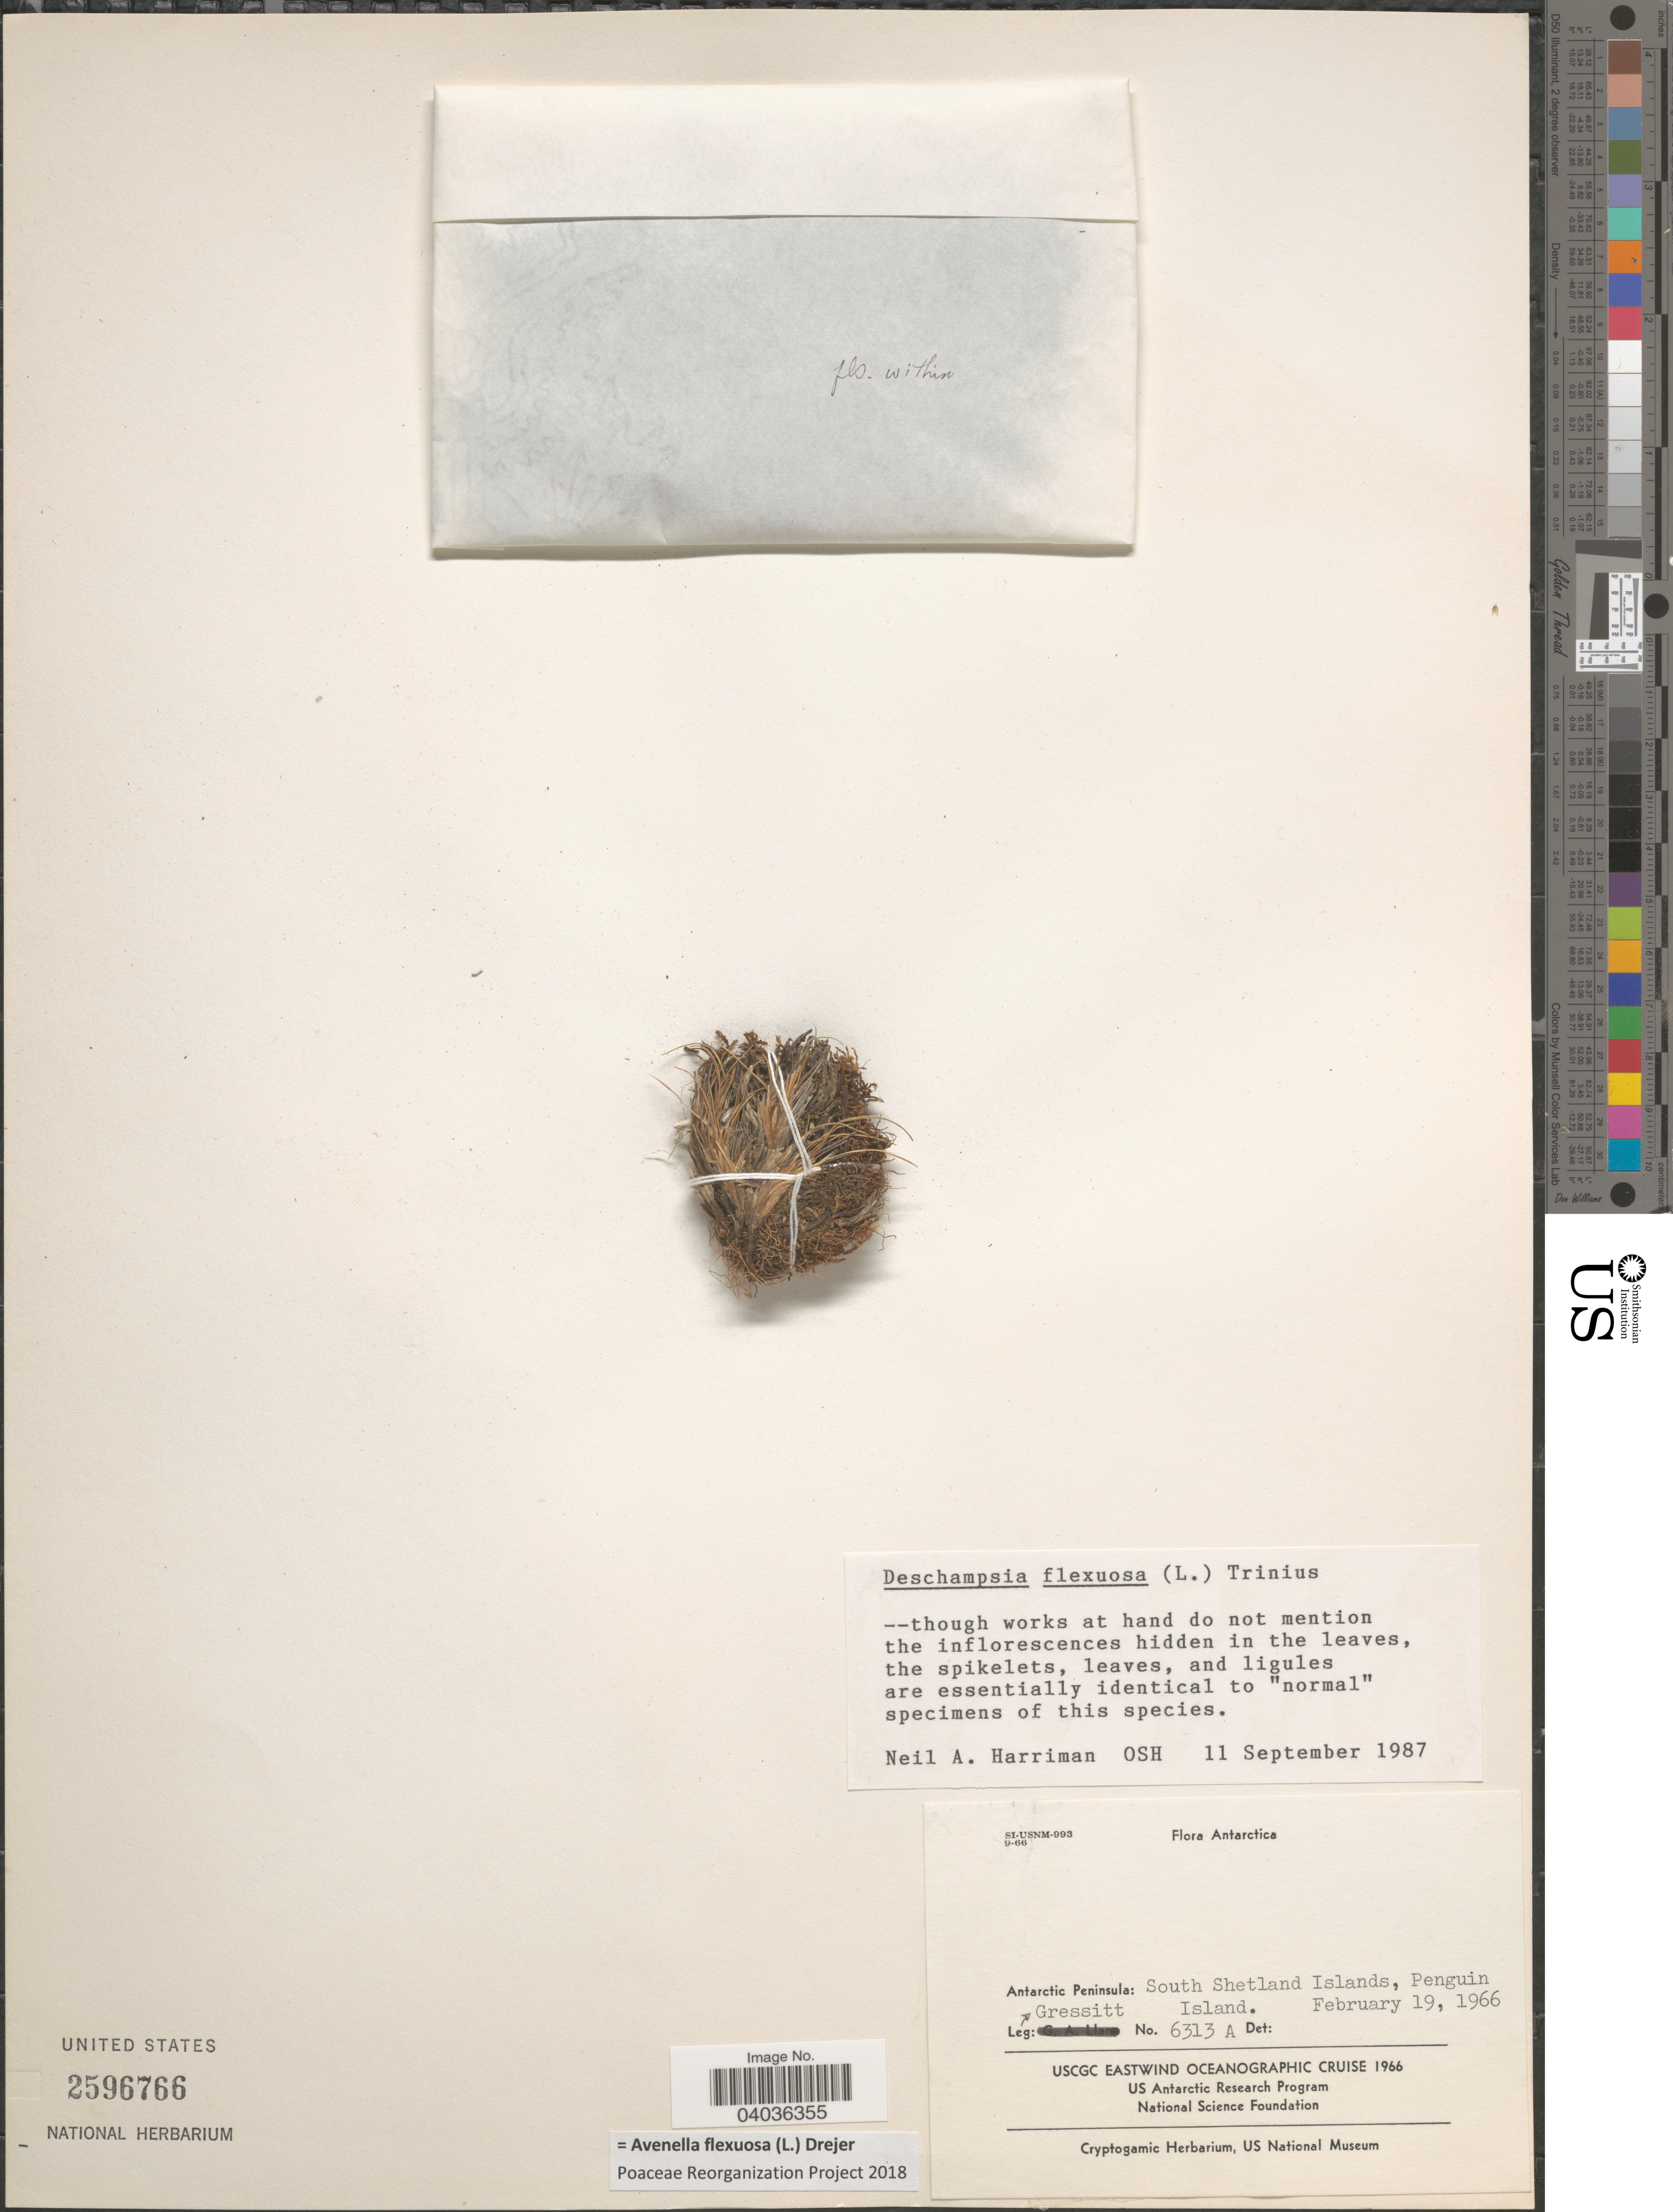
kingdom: Plantae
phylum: Tracheophyta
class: Liliopsida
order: Poales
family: Poaceae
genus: Avenella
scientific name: Avenella flexuosa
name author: (L.) Drejer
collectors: Gressitt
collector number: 6313A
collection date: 1966-02-19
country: Antarctica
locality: Antarctic Peninsula: Shout Shetland Islands, Penguin Island.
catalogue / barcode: US 2596766